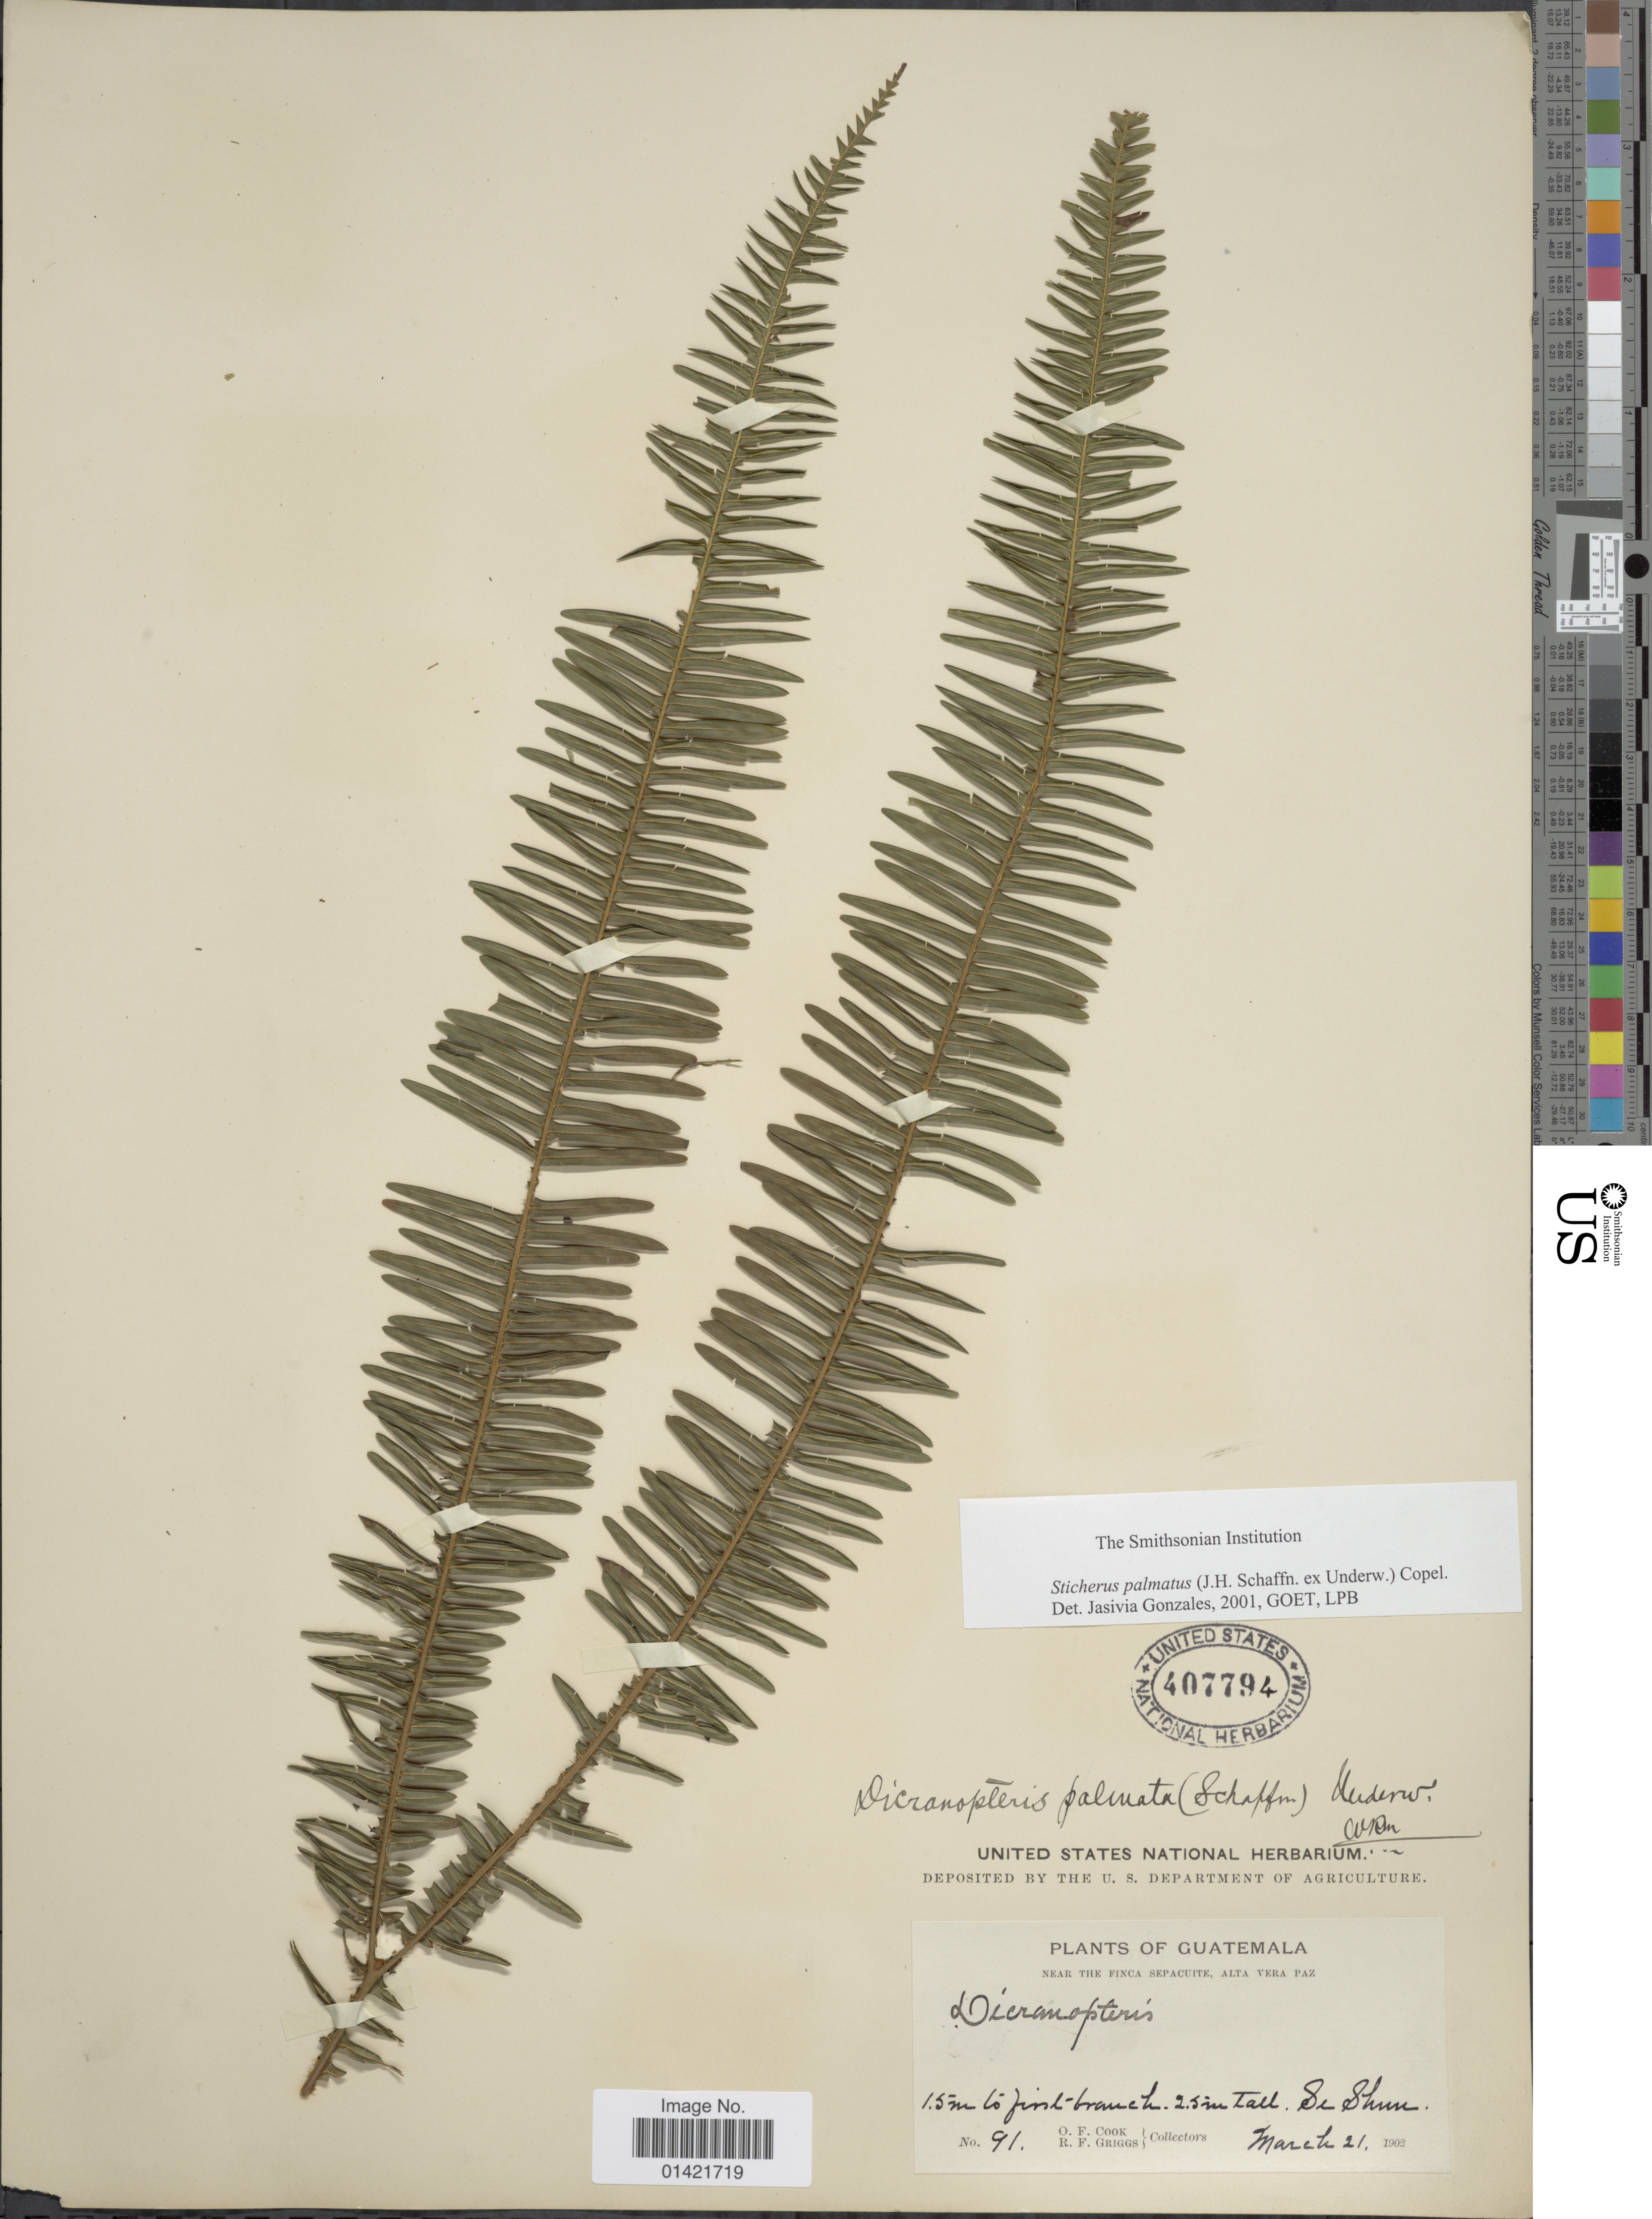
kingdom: Plantae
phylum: Tracheophyta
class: Polypodiopsida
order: Gleicheniales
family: Gleicheniaceae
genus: Sticherus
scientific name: Sticherus furcatus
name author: (L.) Ching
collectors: O. F. Cook & R. F. Griggs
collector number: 91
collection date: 1902-03-21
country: Guatemala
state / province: Alta Verapaz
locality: Near the Finca Sepacuite, Alta Vera Paz. Se Shun.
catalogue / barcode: US 407794